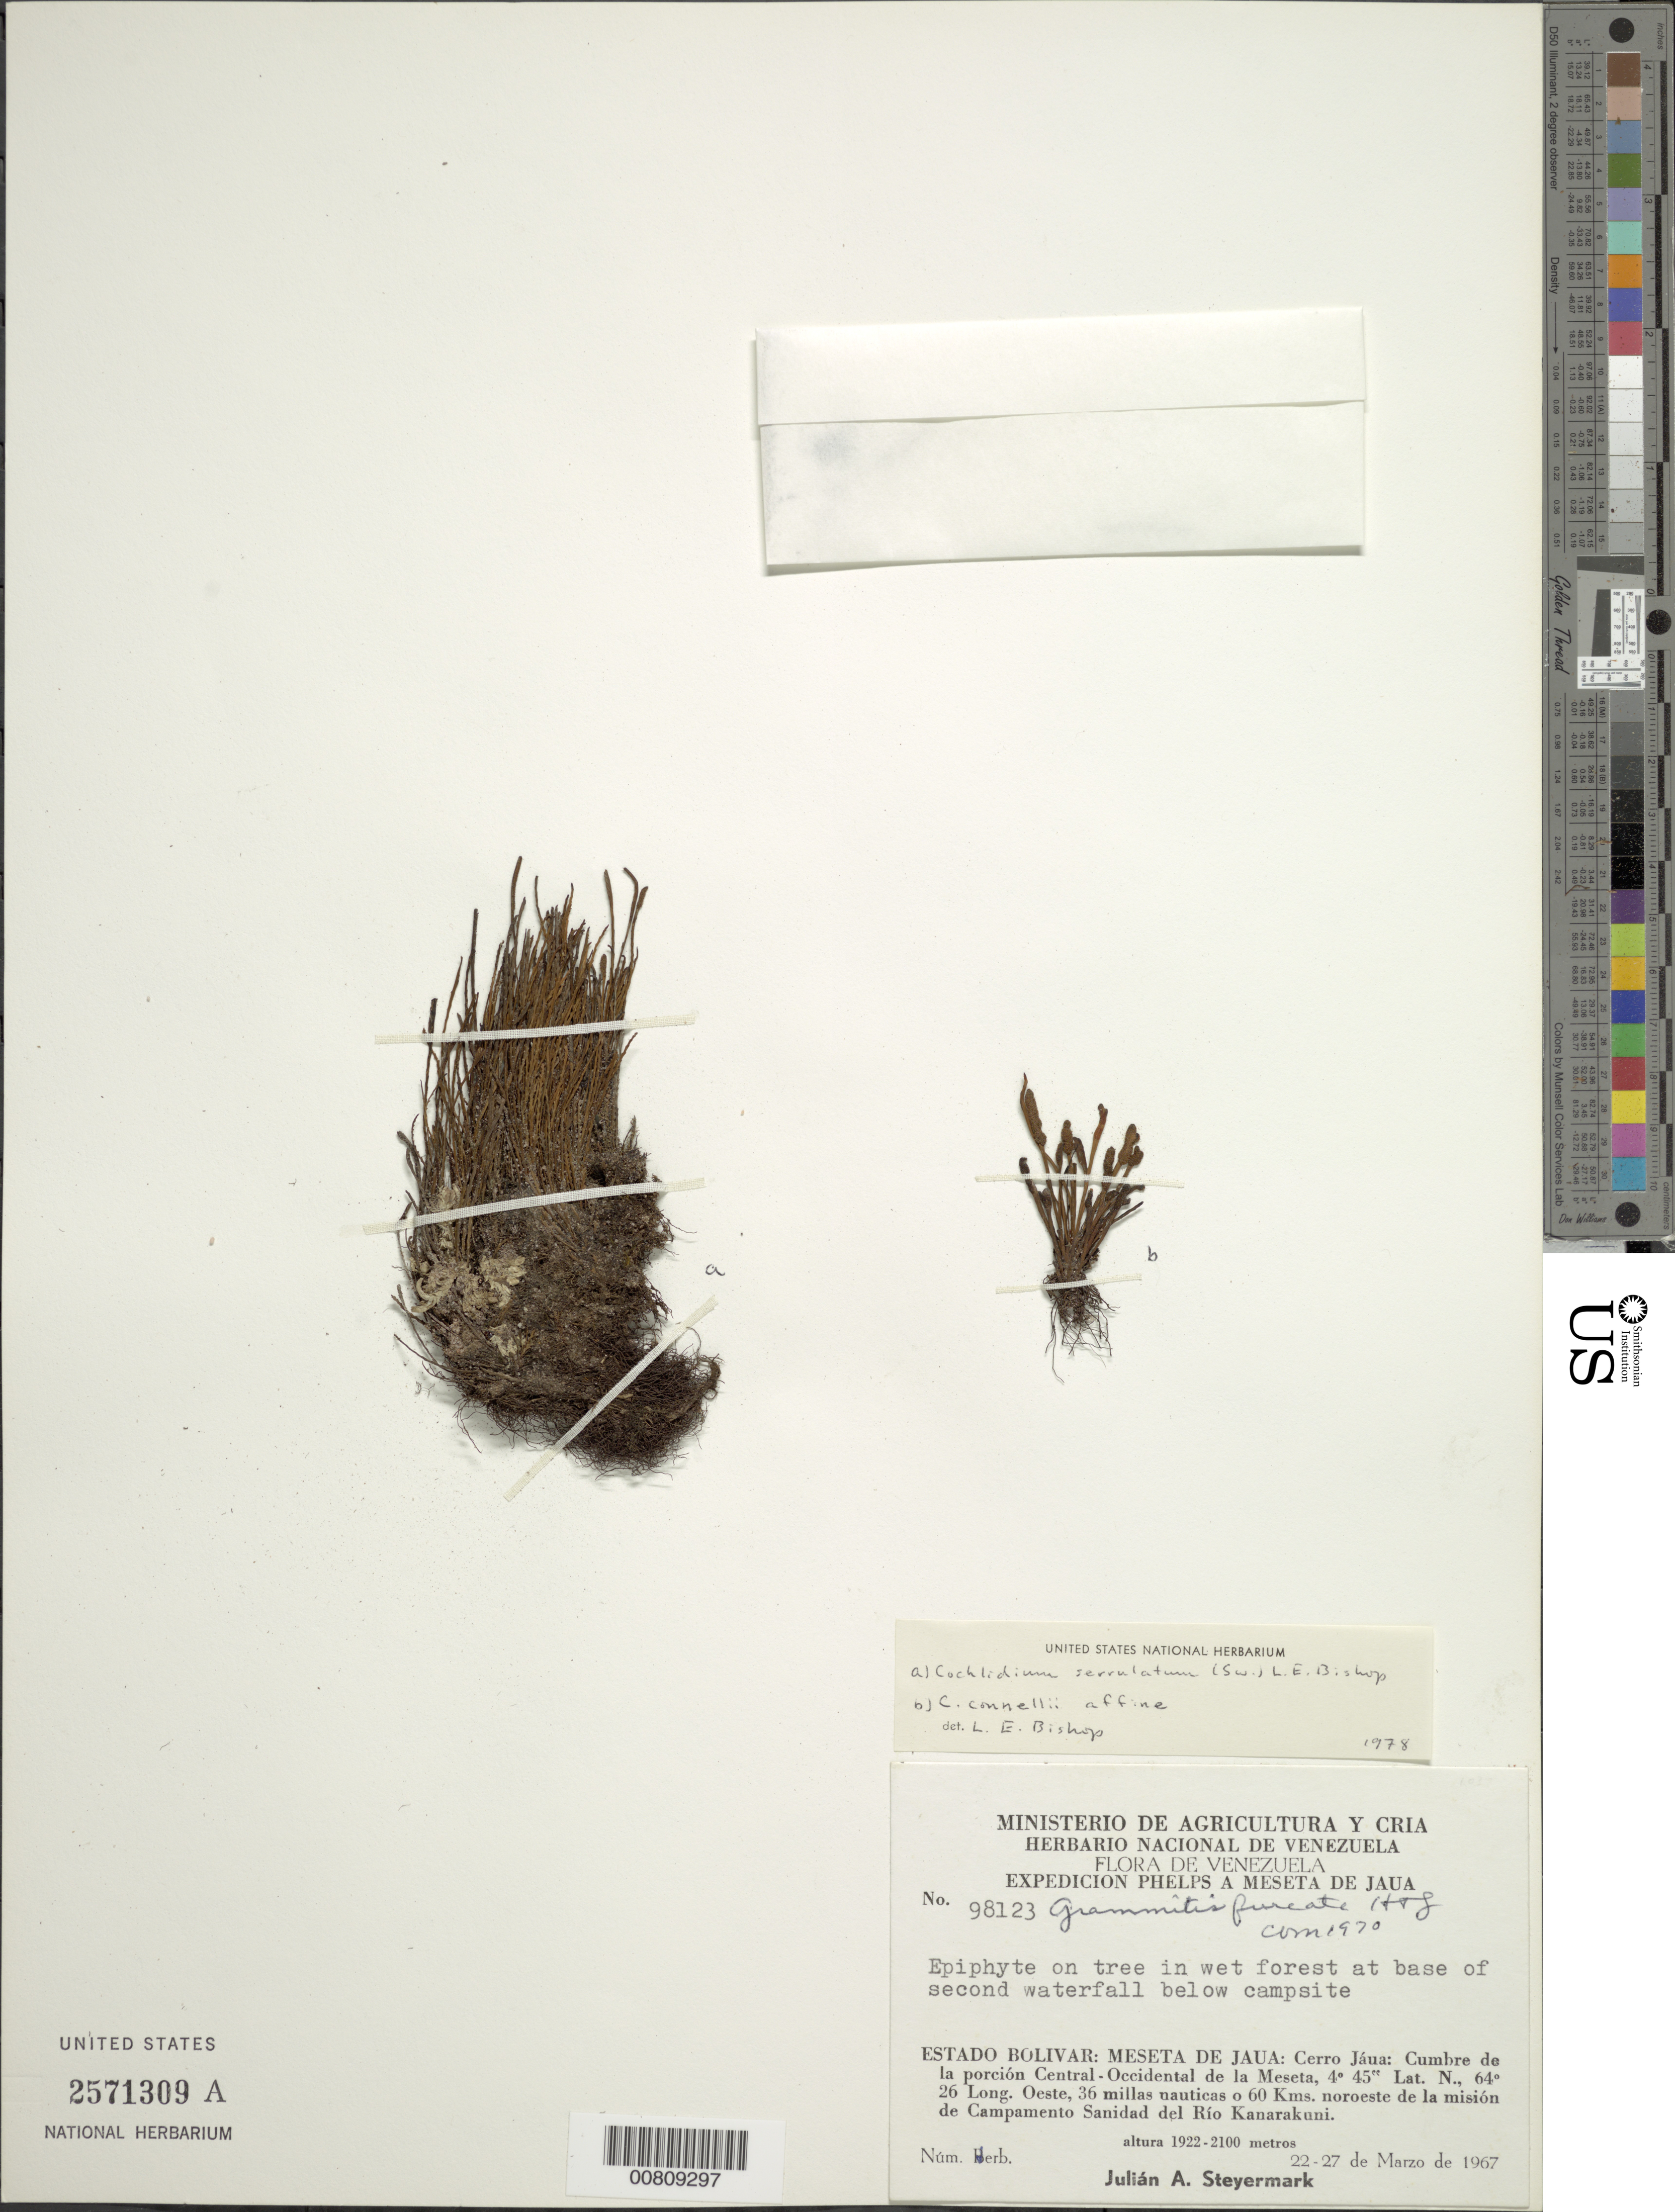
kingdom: Plantae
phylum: Tracheophyta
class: Polypodiopsida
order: Polypodiales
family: Polypodiaceae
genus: Cochlidium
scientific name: Cochlidium serrulatum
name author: (Sw.) L.E. Bishop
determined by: Bishop, L. E.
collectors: J. Steyermark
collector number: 98123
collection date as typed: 22-Mar-67 to 27-Mar-67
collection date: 1967-03-22/1967-03-27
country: Venezuela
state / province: Bolívar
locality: Meseta del Jaua: Cerro Jáua, cumbre de la porcion Central-Occidental de la Meseta, 36 millas nauticas o 60 km NO de la mision de Campamento Sanidad del Río Kanarakuni; base of second waterfall below campsite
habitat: On tree in wet forest at base of waterfall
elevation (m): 1922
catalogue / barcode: US 2571309A